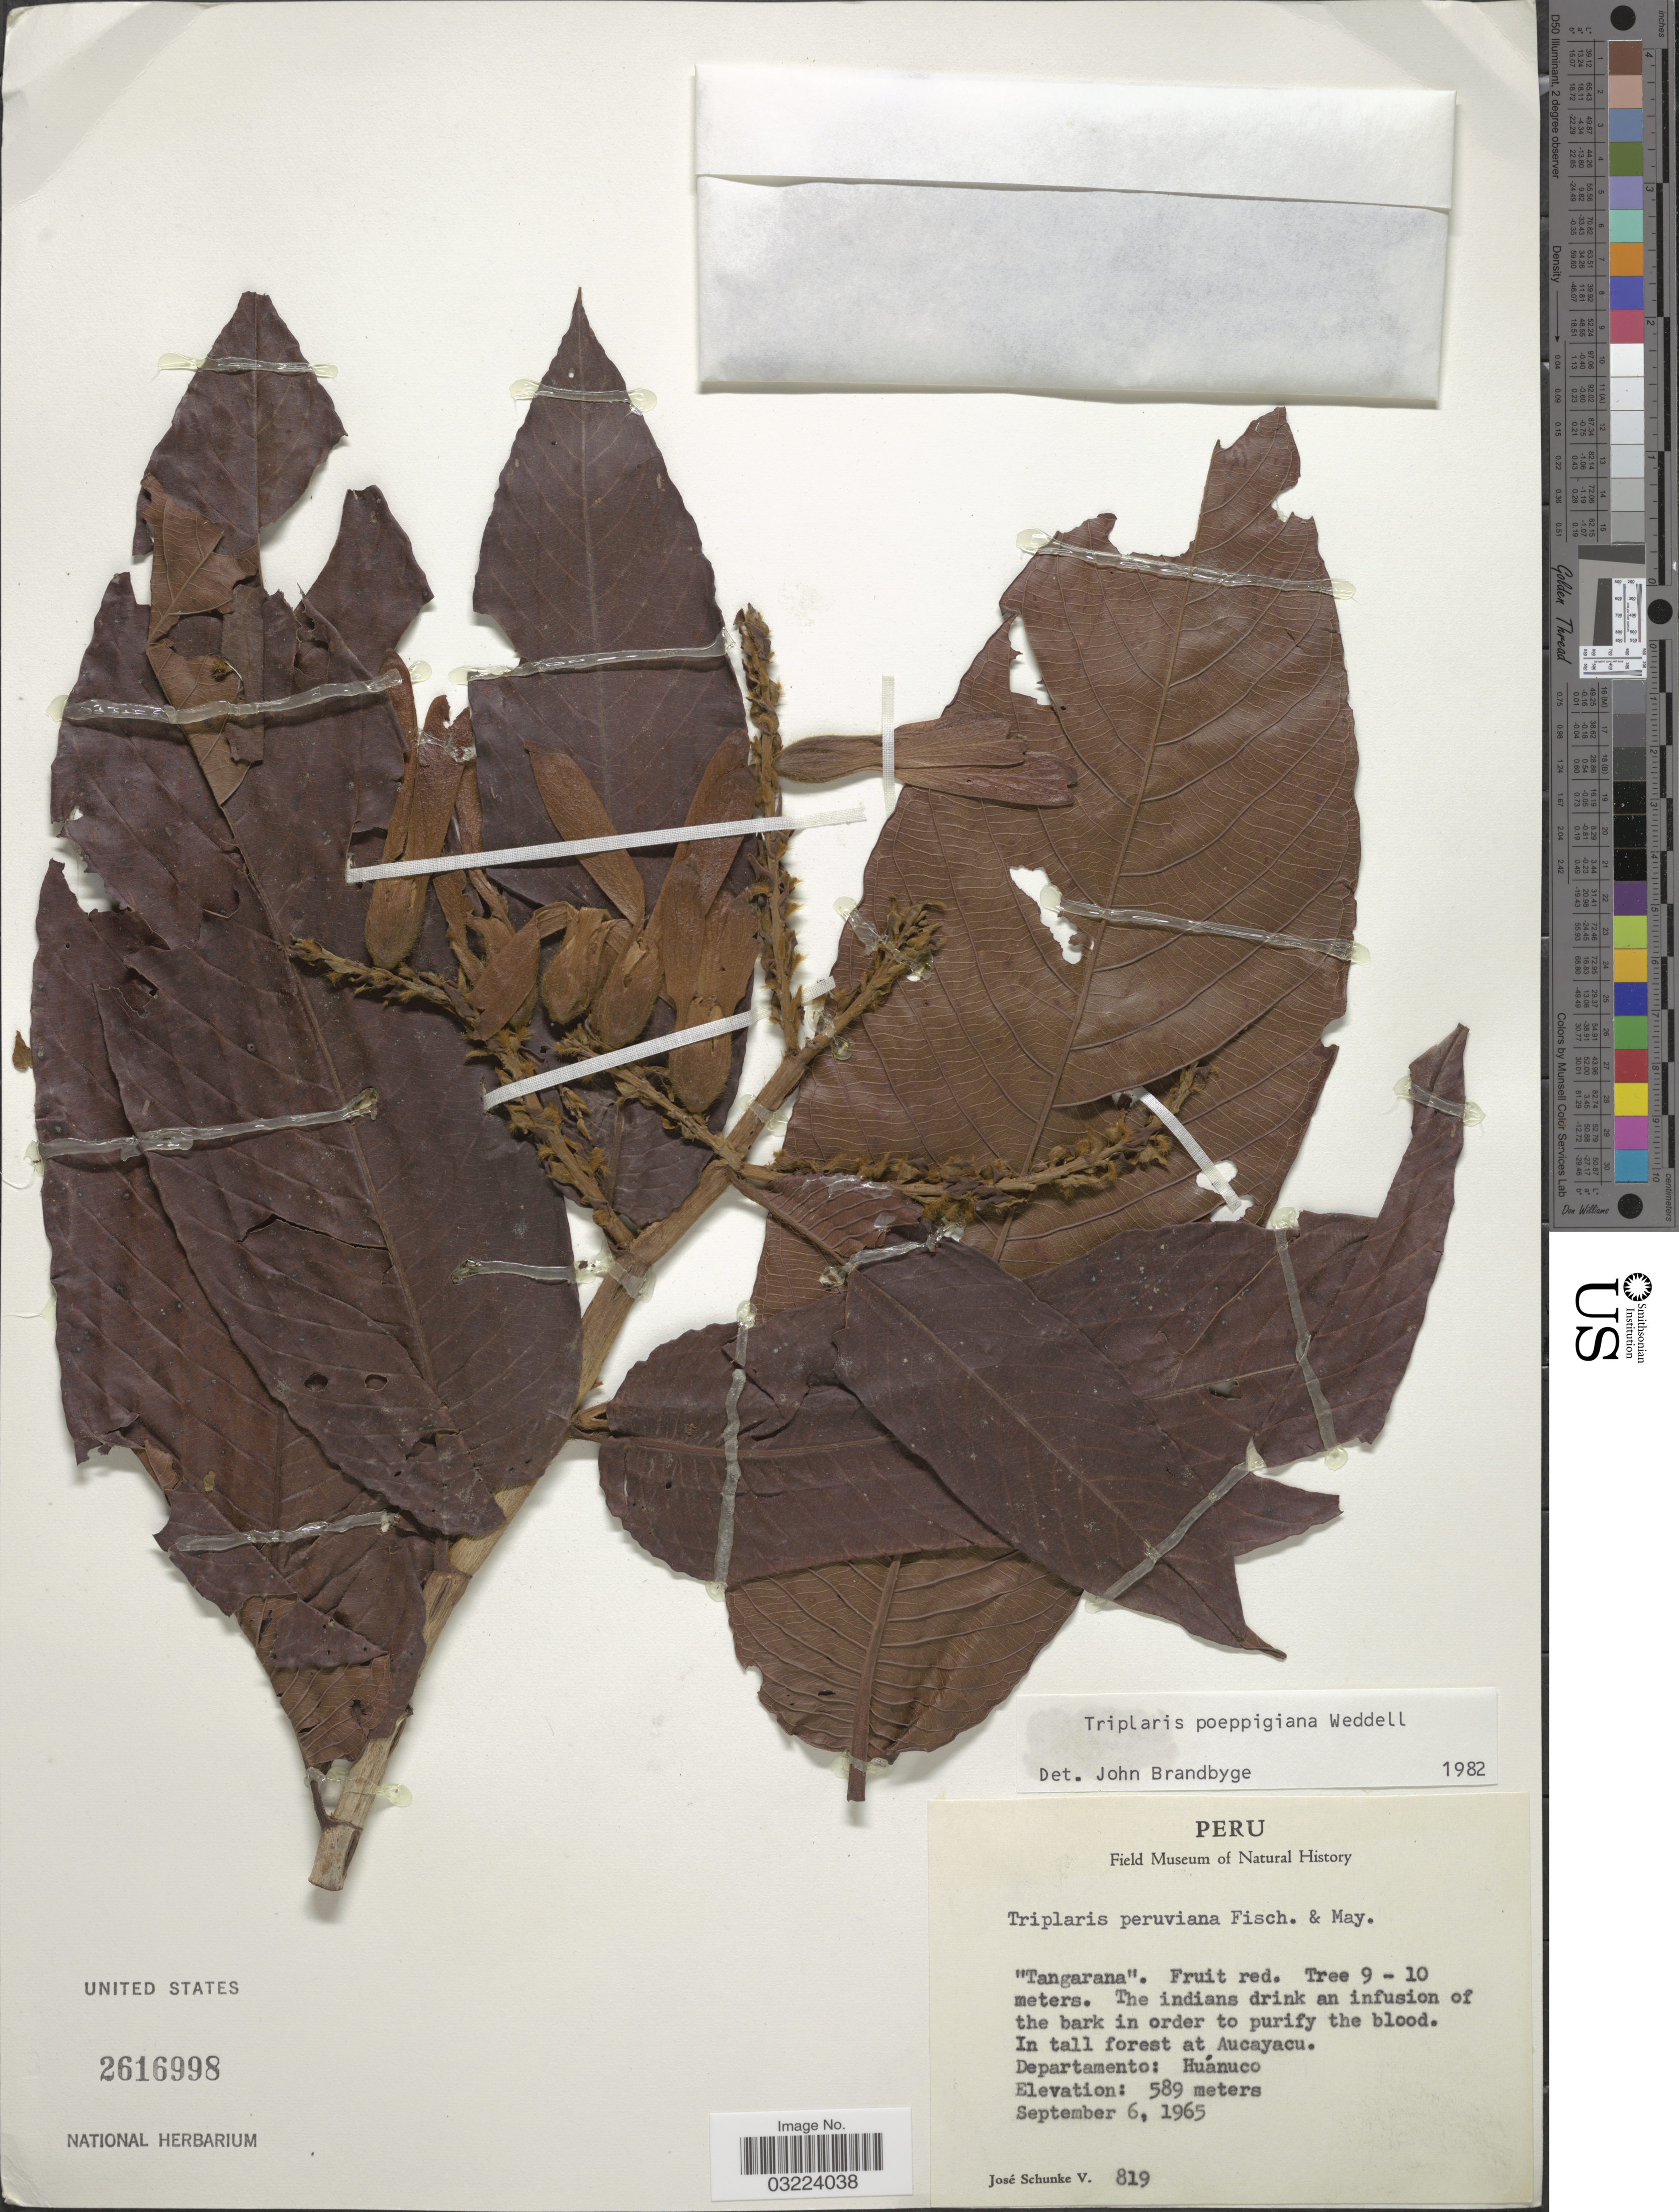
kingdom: Plantae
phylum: Tracheophyta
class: Magnoliopsida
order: Caryophyllales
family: Polygonaceae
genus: Triplaris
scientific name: Triplaris poeppigiana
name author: Wedd.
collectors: J. Schunke Vigo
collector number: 819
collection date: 1965-09-06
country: Peru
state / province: Huánuco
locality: In tall forest at Aucayacu. Departamento: Huánuco.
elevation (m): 589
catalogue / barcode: US 2616998